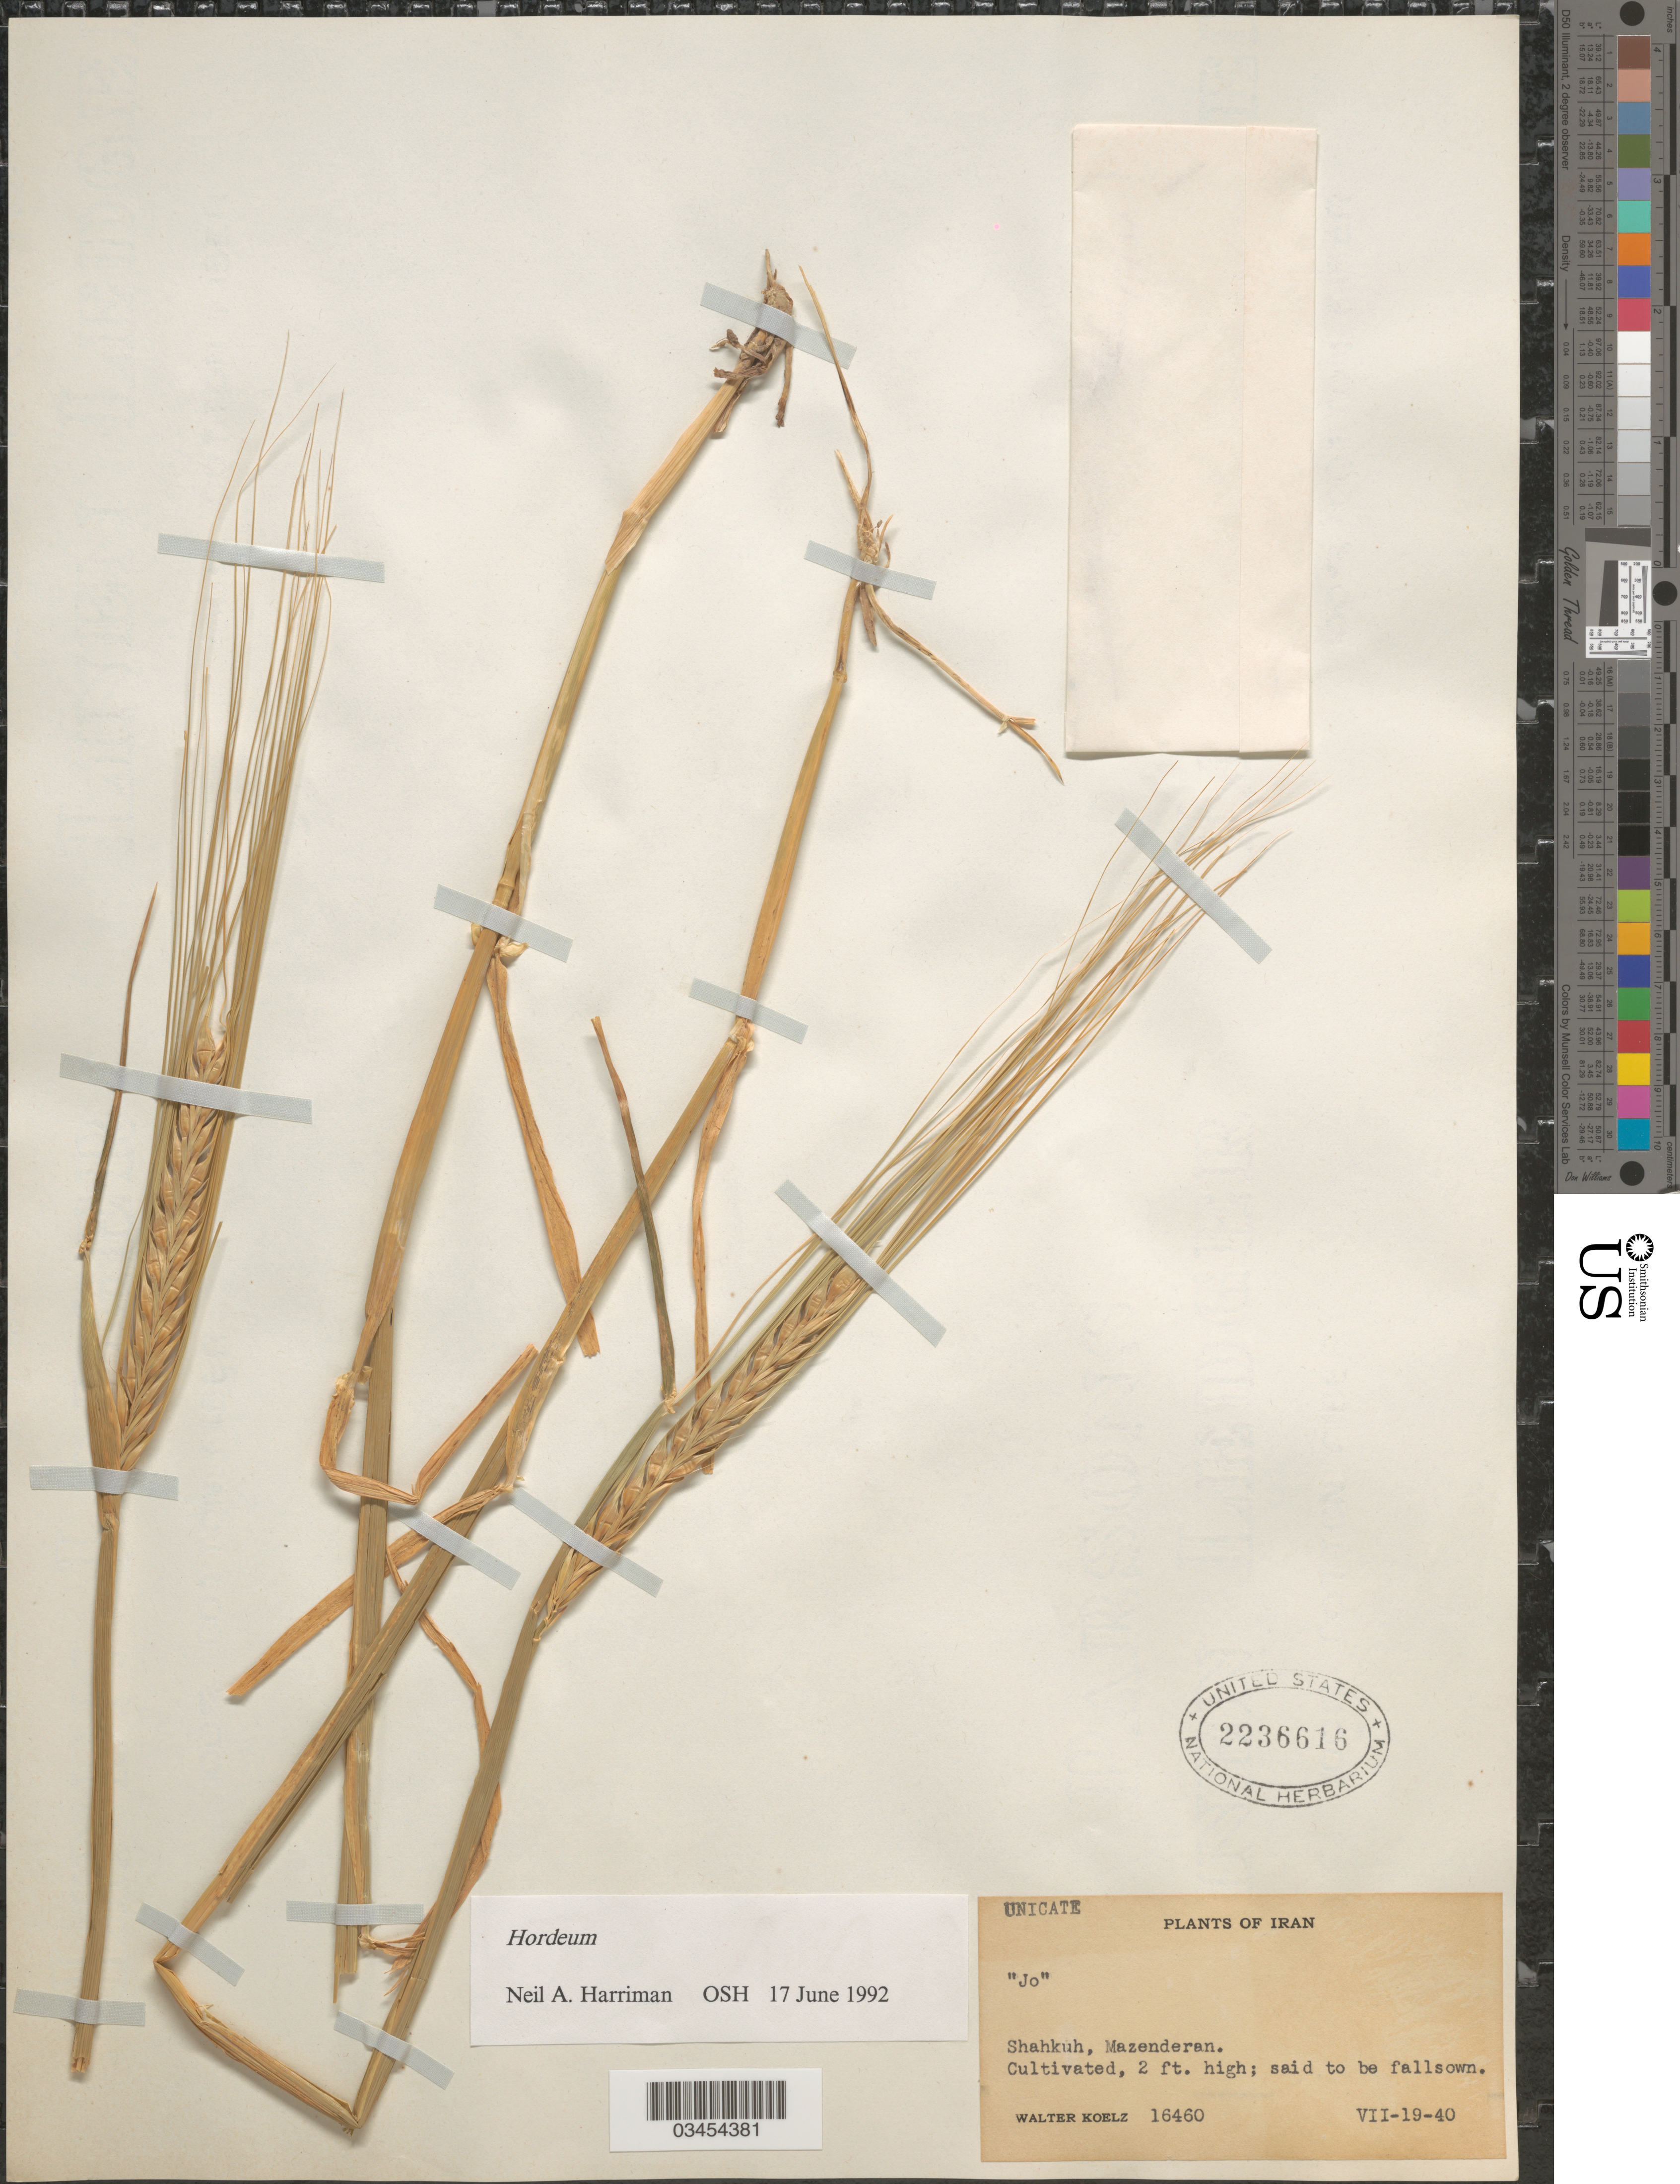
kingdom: Plantae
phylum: Tracheophyta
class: Liliopsida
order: Poales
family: Poaceae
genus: Hordeum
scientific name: Hordeum sp.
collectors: W. N. Koelz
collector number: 16460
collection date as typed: Transcribed d/m/y: 19/7/40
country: Iran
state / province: Mazandaran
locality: Shahkuh, Mazenderan.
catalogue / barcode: US 2236616